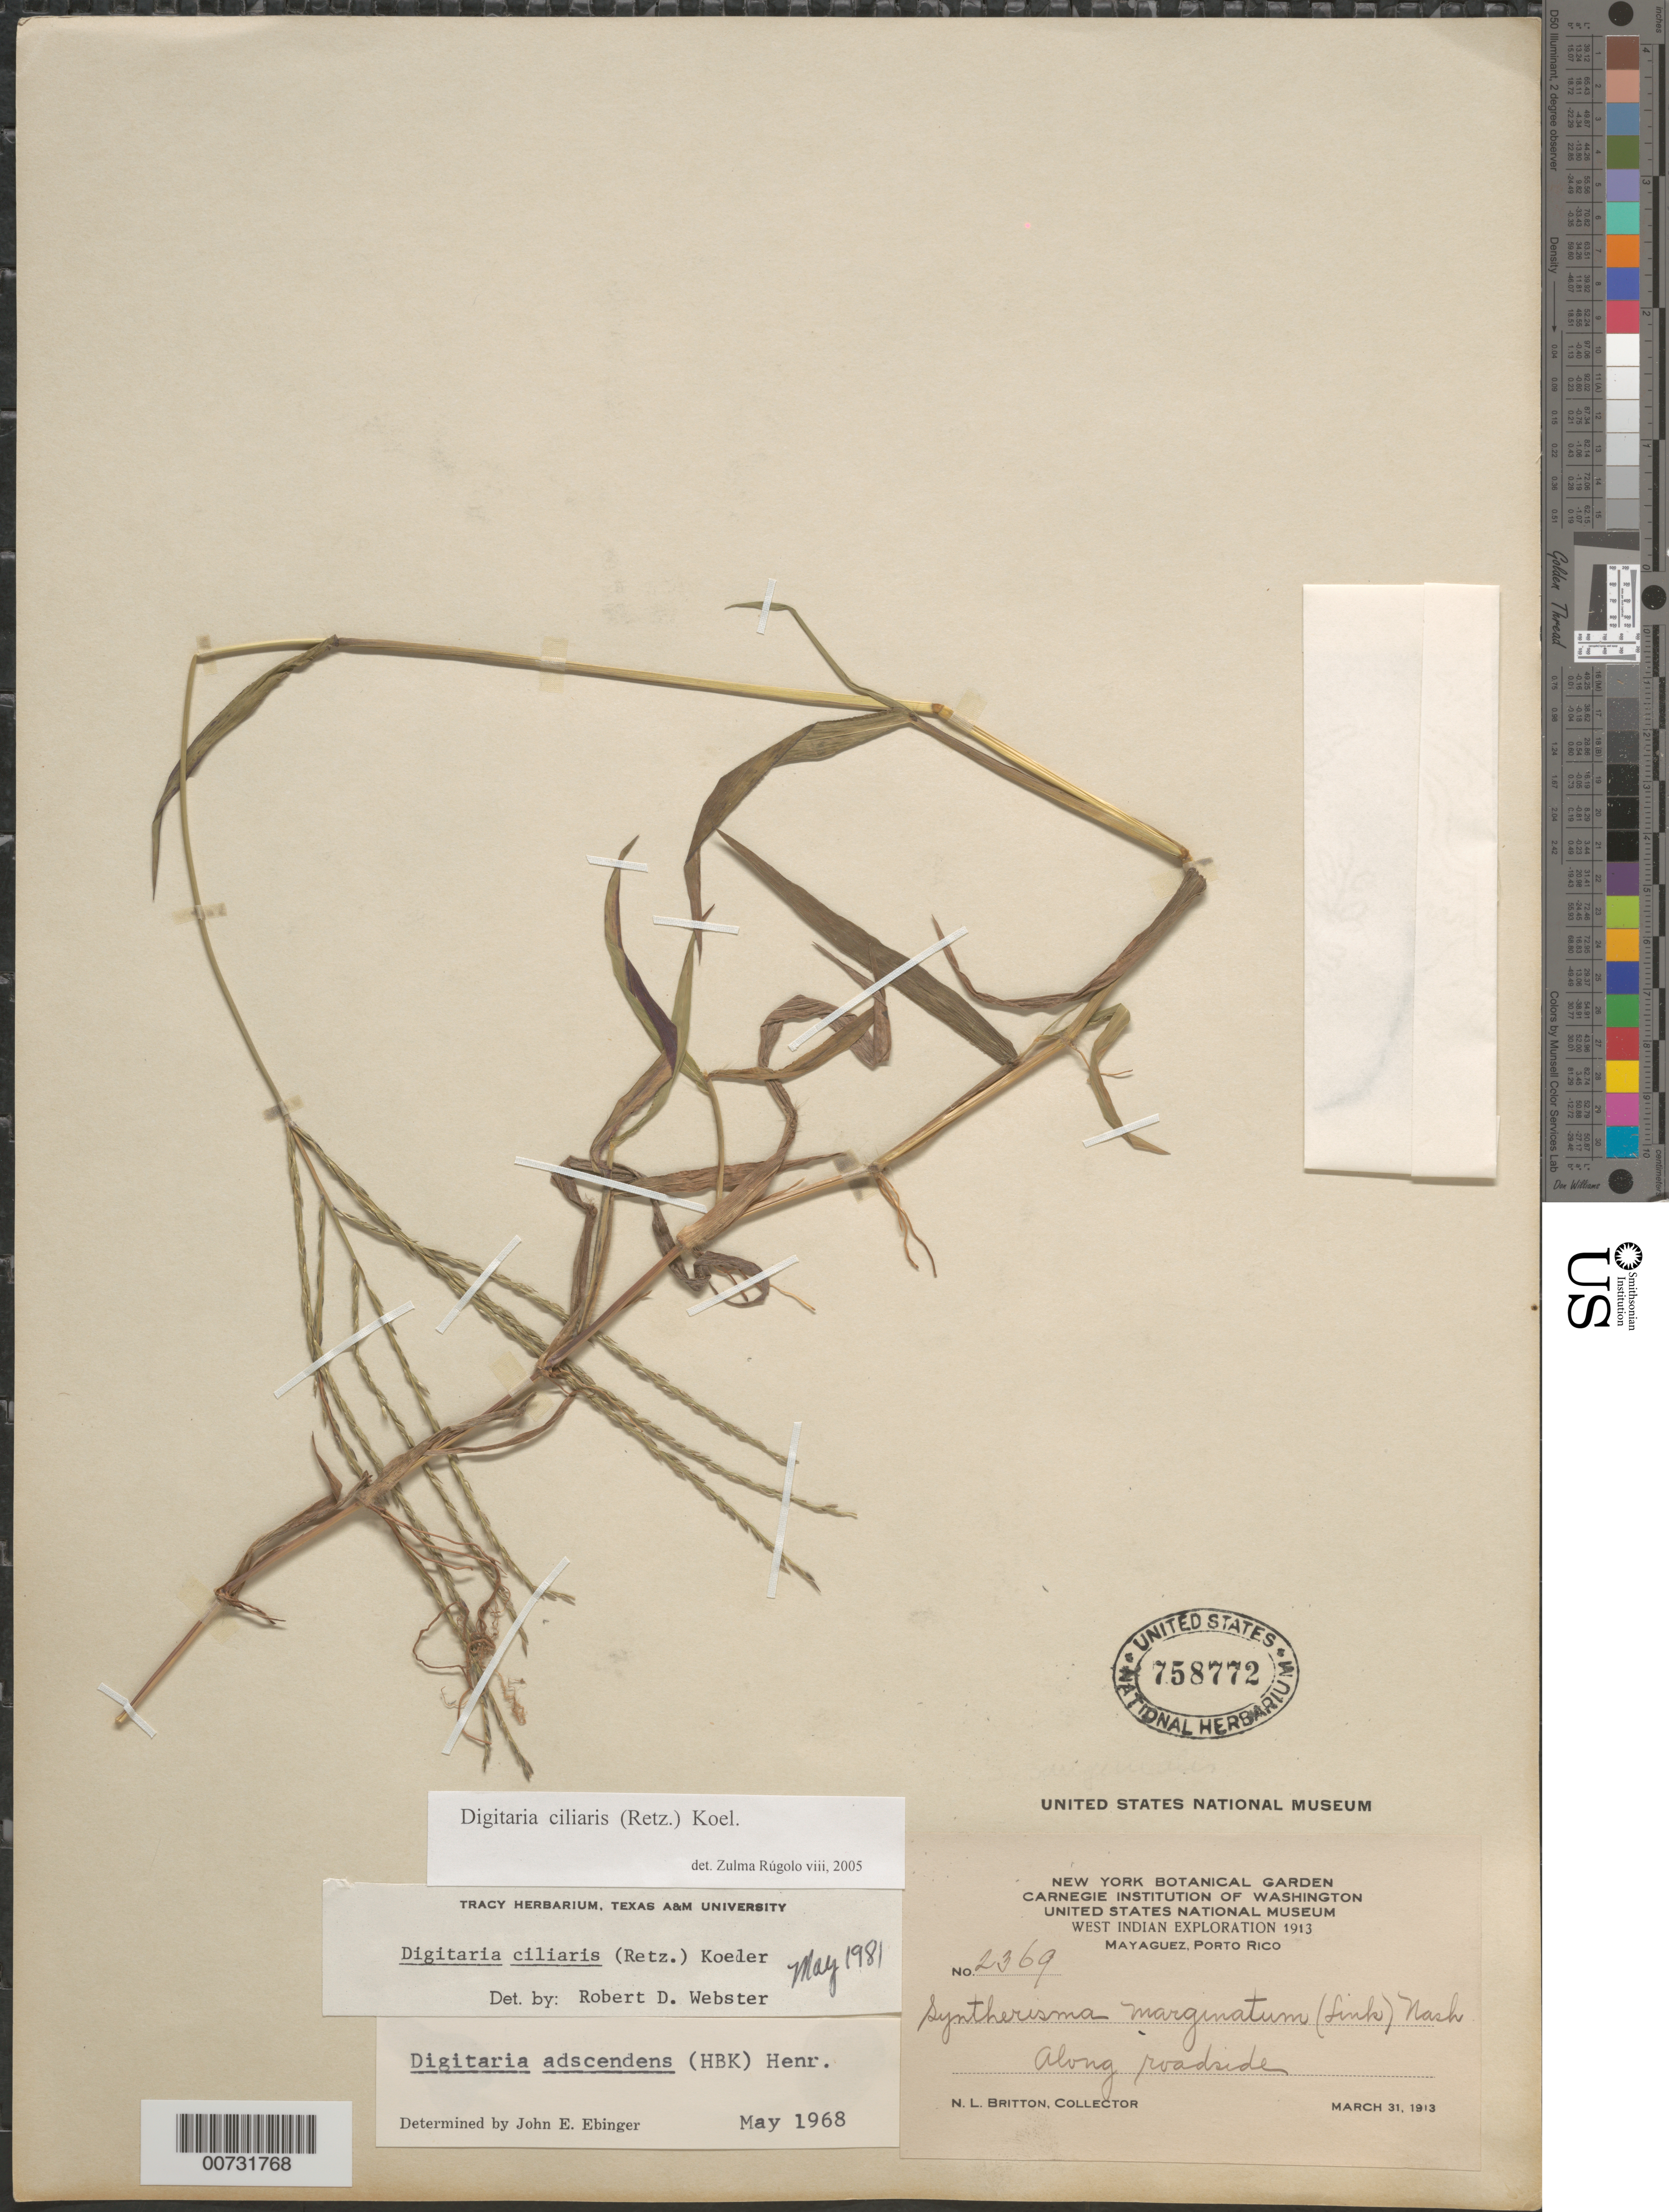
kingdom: Plantae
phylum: Tracheophyta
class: Liliopsida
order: Poales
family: Poaceae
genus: Digitaria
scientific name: Digitaria ciliaris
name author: (Retz.) Koeler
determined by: Webster, Robert D.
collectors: N. Britton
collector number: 2369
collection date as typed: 31 Mar 1913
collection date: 1913-03-31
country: Puerto Rico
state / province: Mayagüez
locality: Mayaguez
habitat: Along roadside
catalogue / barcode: US 758772